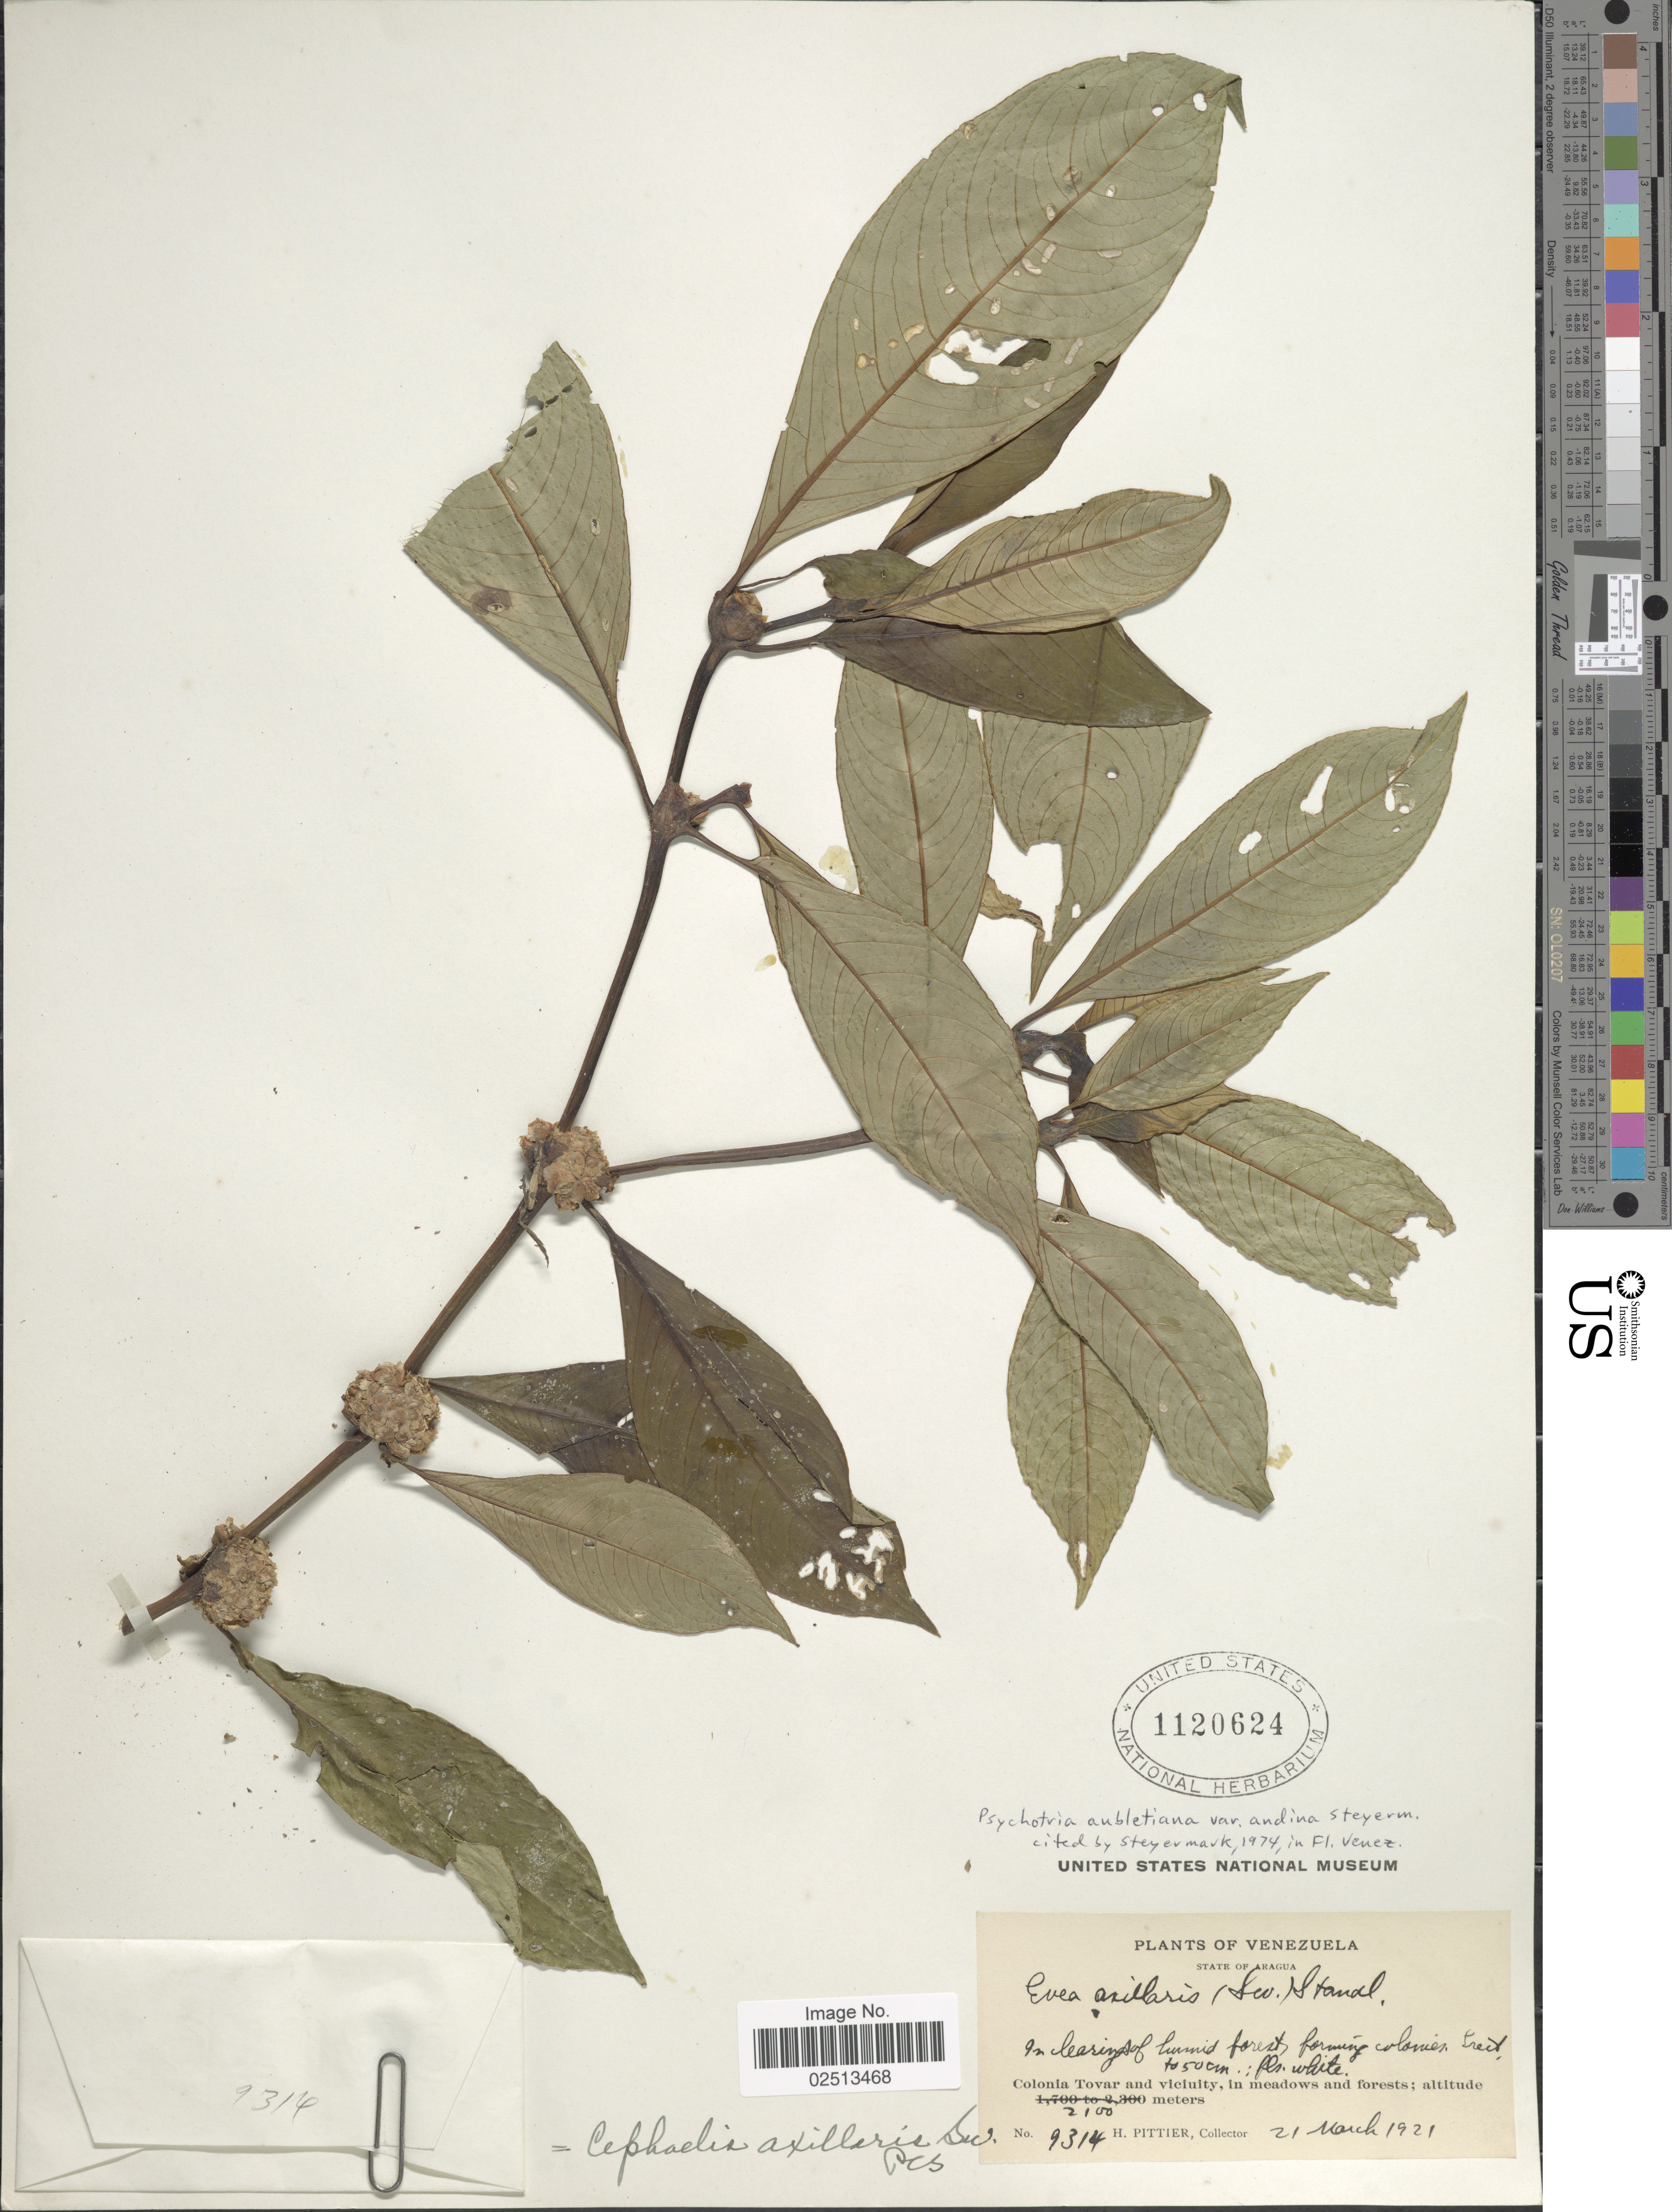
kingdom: Plantae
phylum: Tracheophyta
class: Magnoliopsida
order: Gentianales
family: Rubiaceae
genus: Psychotria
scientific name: Psychotria aubletiana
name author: Steyerm.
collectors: H. F. Pittier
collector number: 9314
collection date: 1921-03-21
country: Venezuela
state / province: Aragua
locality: In clearing humid forest, Colonia Tovar and vicinity, in meadows and forests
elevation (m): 2100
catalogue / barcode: US 1120624